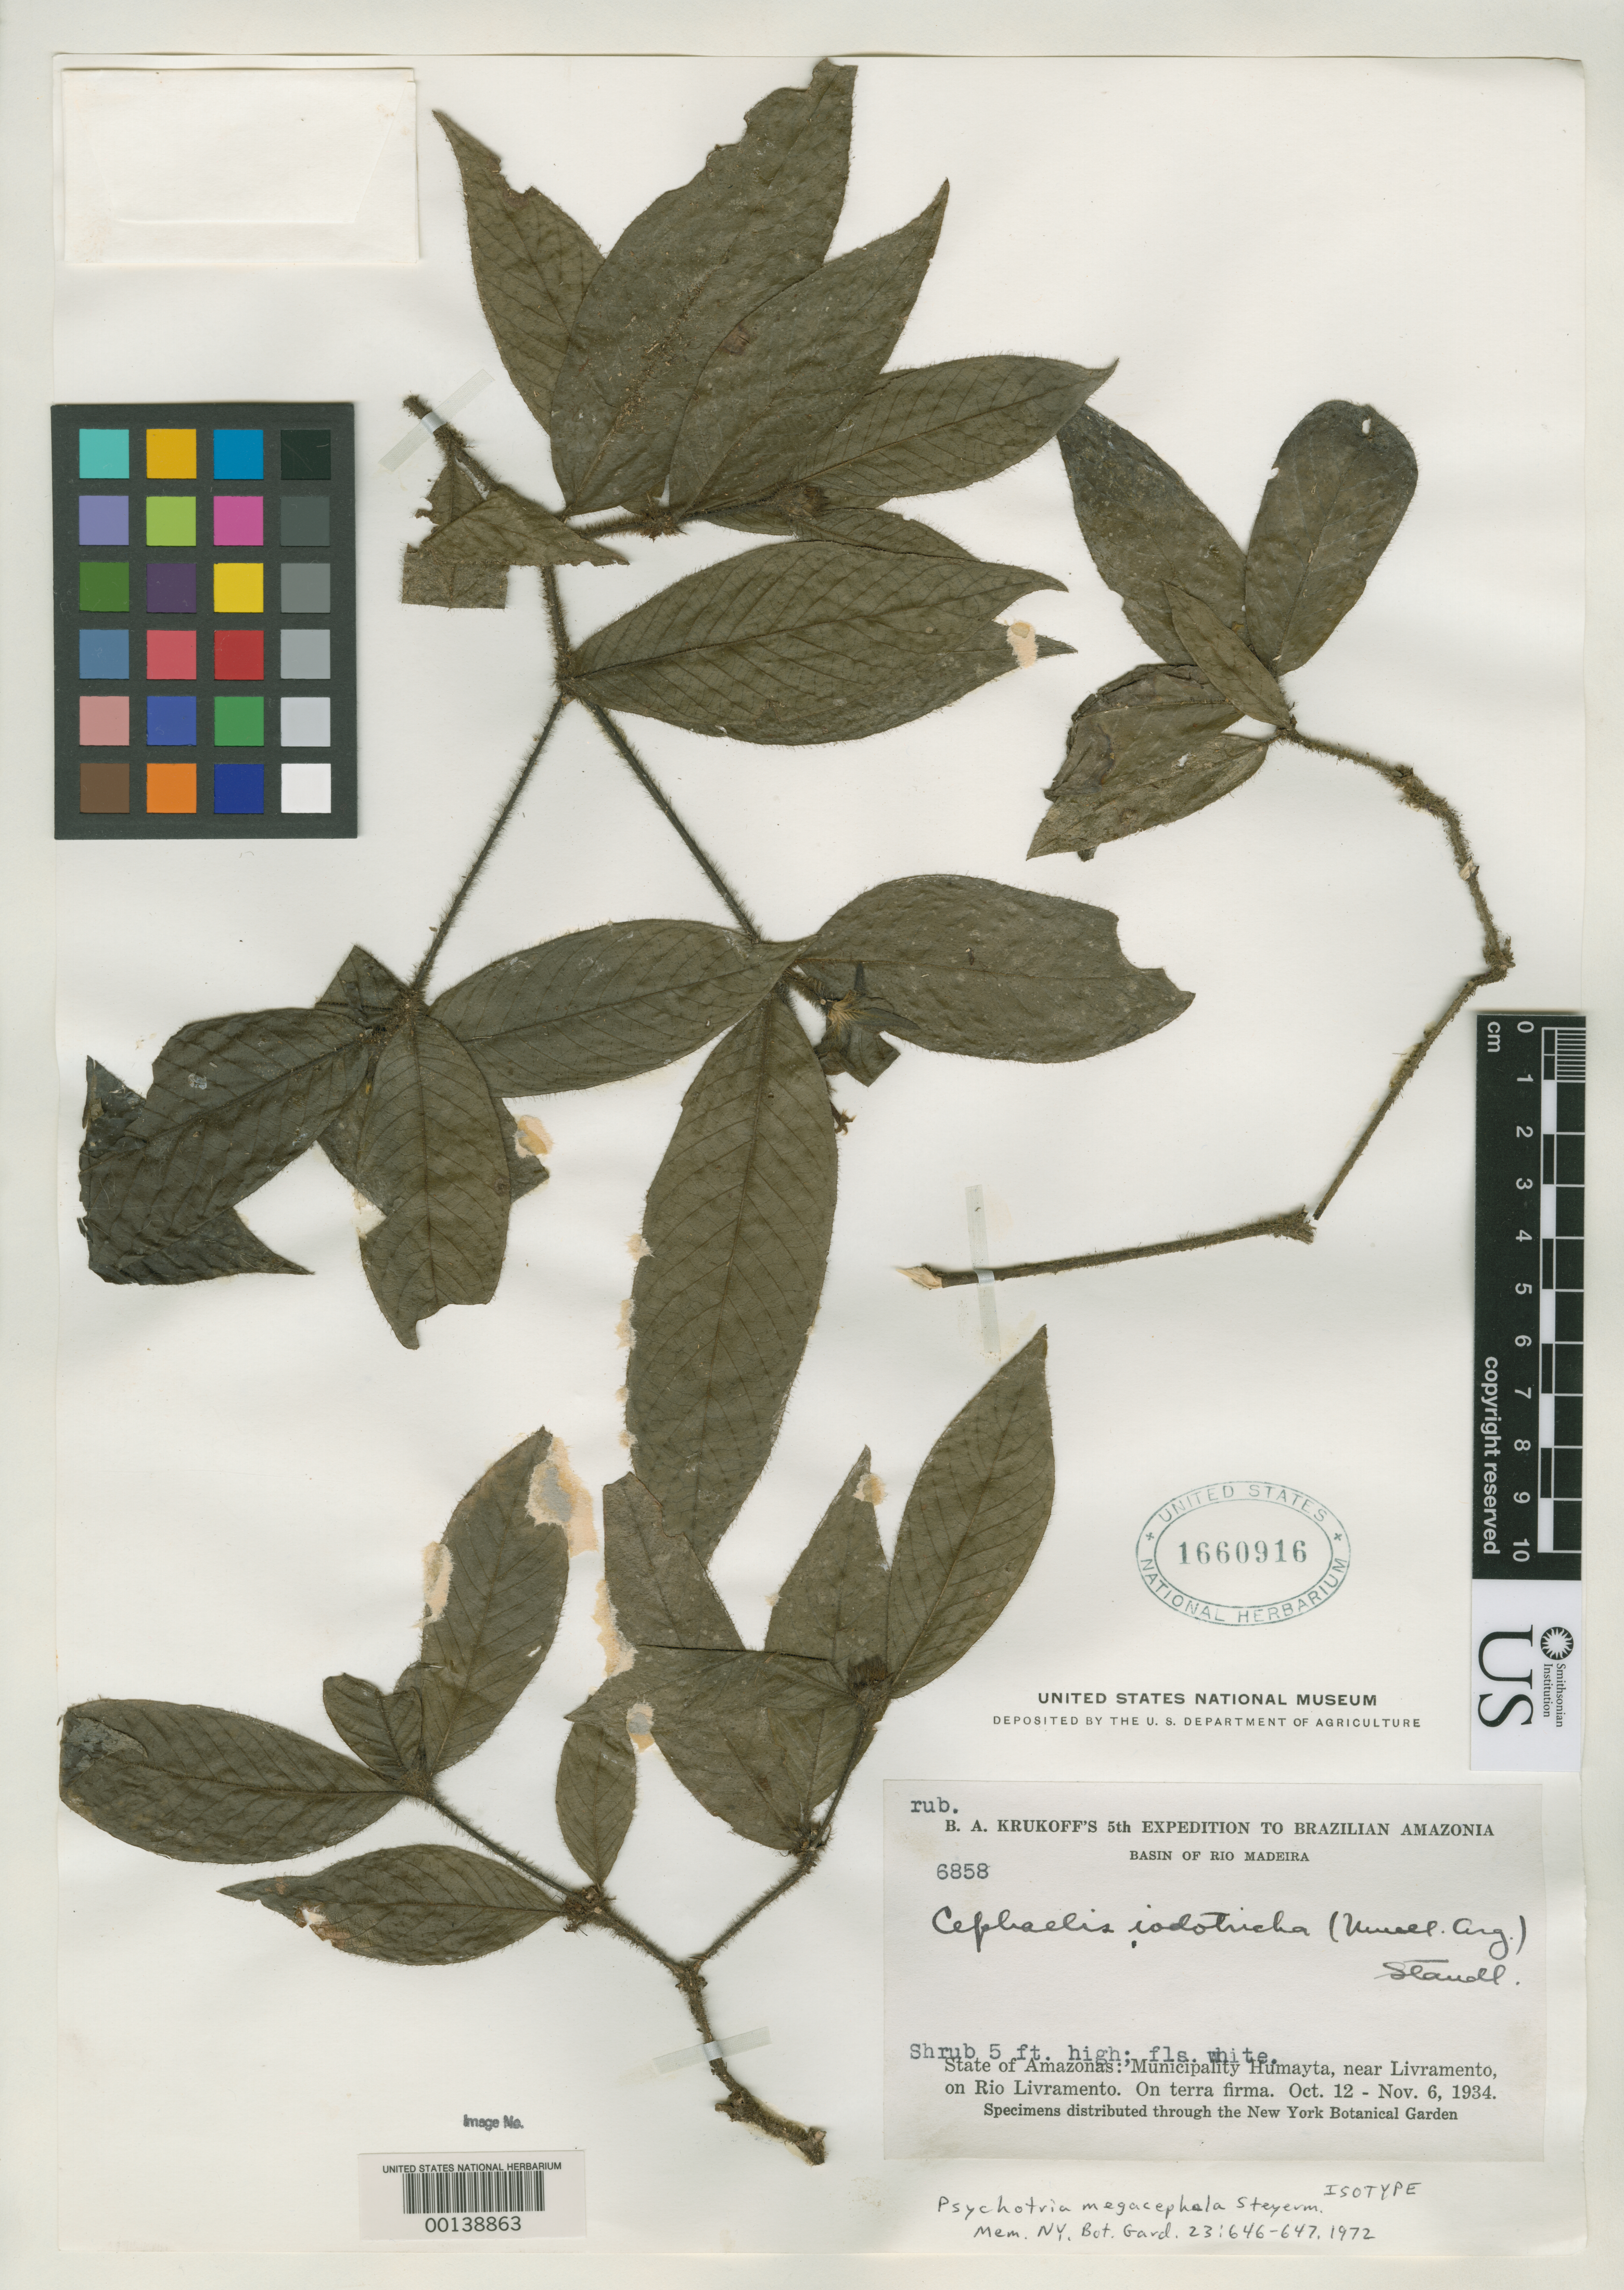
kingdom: Plantae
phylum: Tracheophyta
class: Magnoliopsida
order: Gentianales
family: Rubiaceae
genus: Psychotria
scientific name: Psychotria megacephala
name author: Steyerm.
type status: Isotype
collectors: B. A. Krukoff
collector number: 6858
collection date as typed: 12 Oct 1934 to 06 Nov 1934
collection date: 1934-10-12/1934-11-06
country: Brazil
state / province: Amazonas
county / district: Humaitá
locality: Near Livramento, on Rio Livramento.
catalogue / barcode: US 1660916